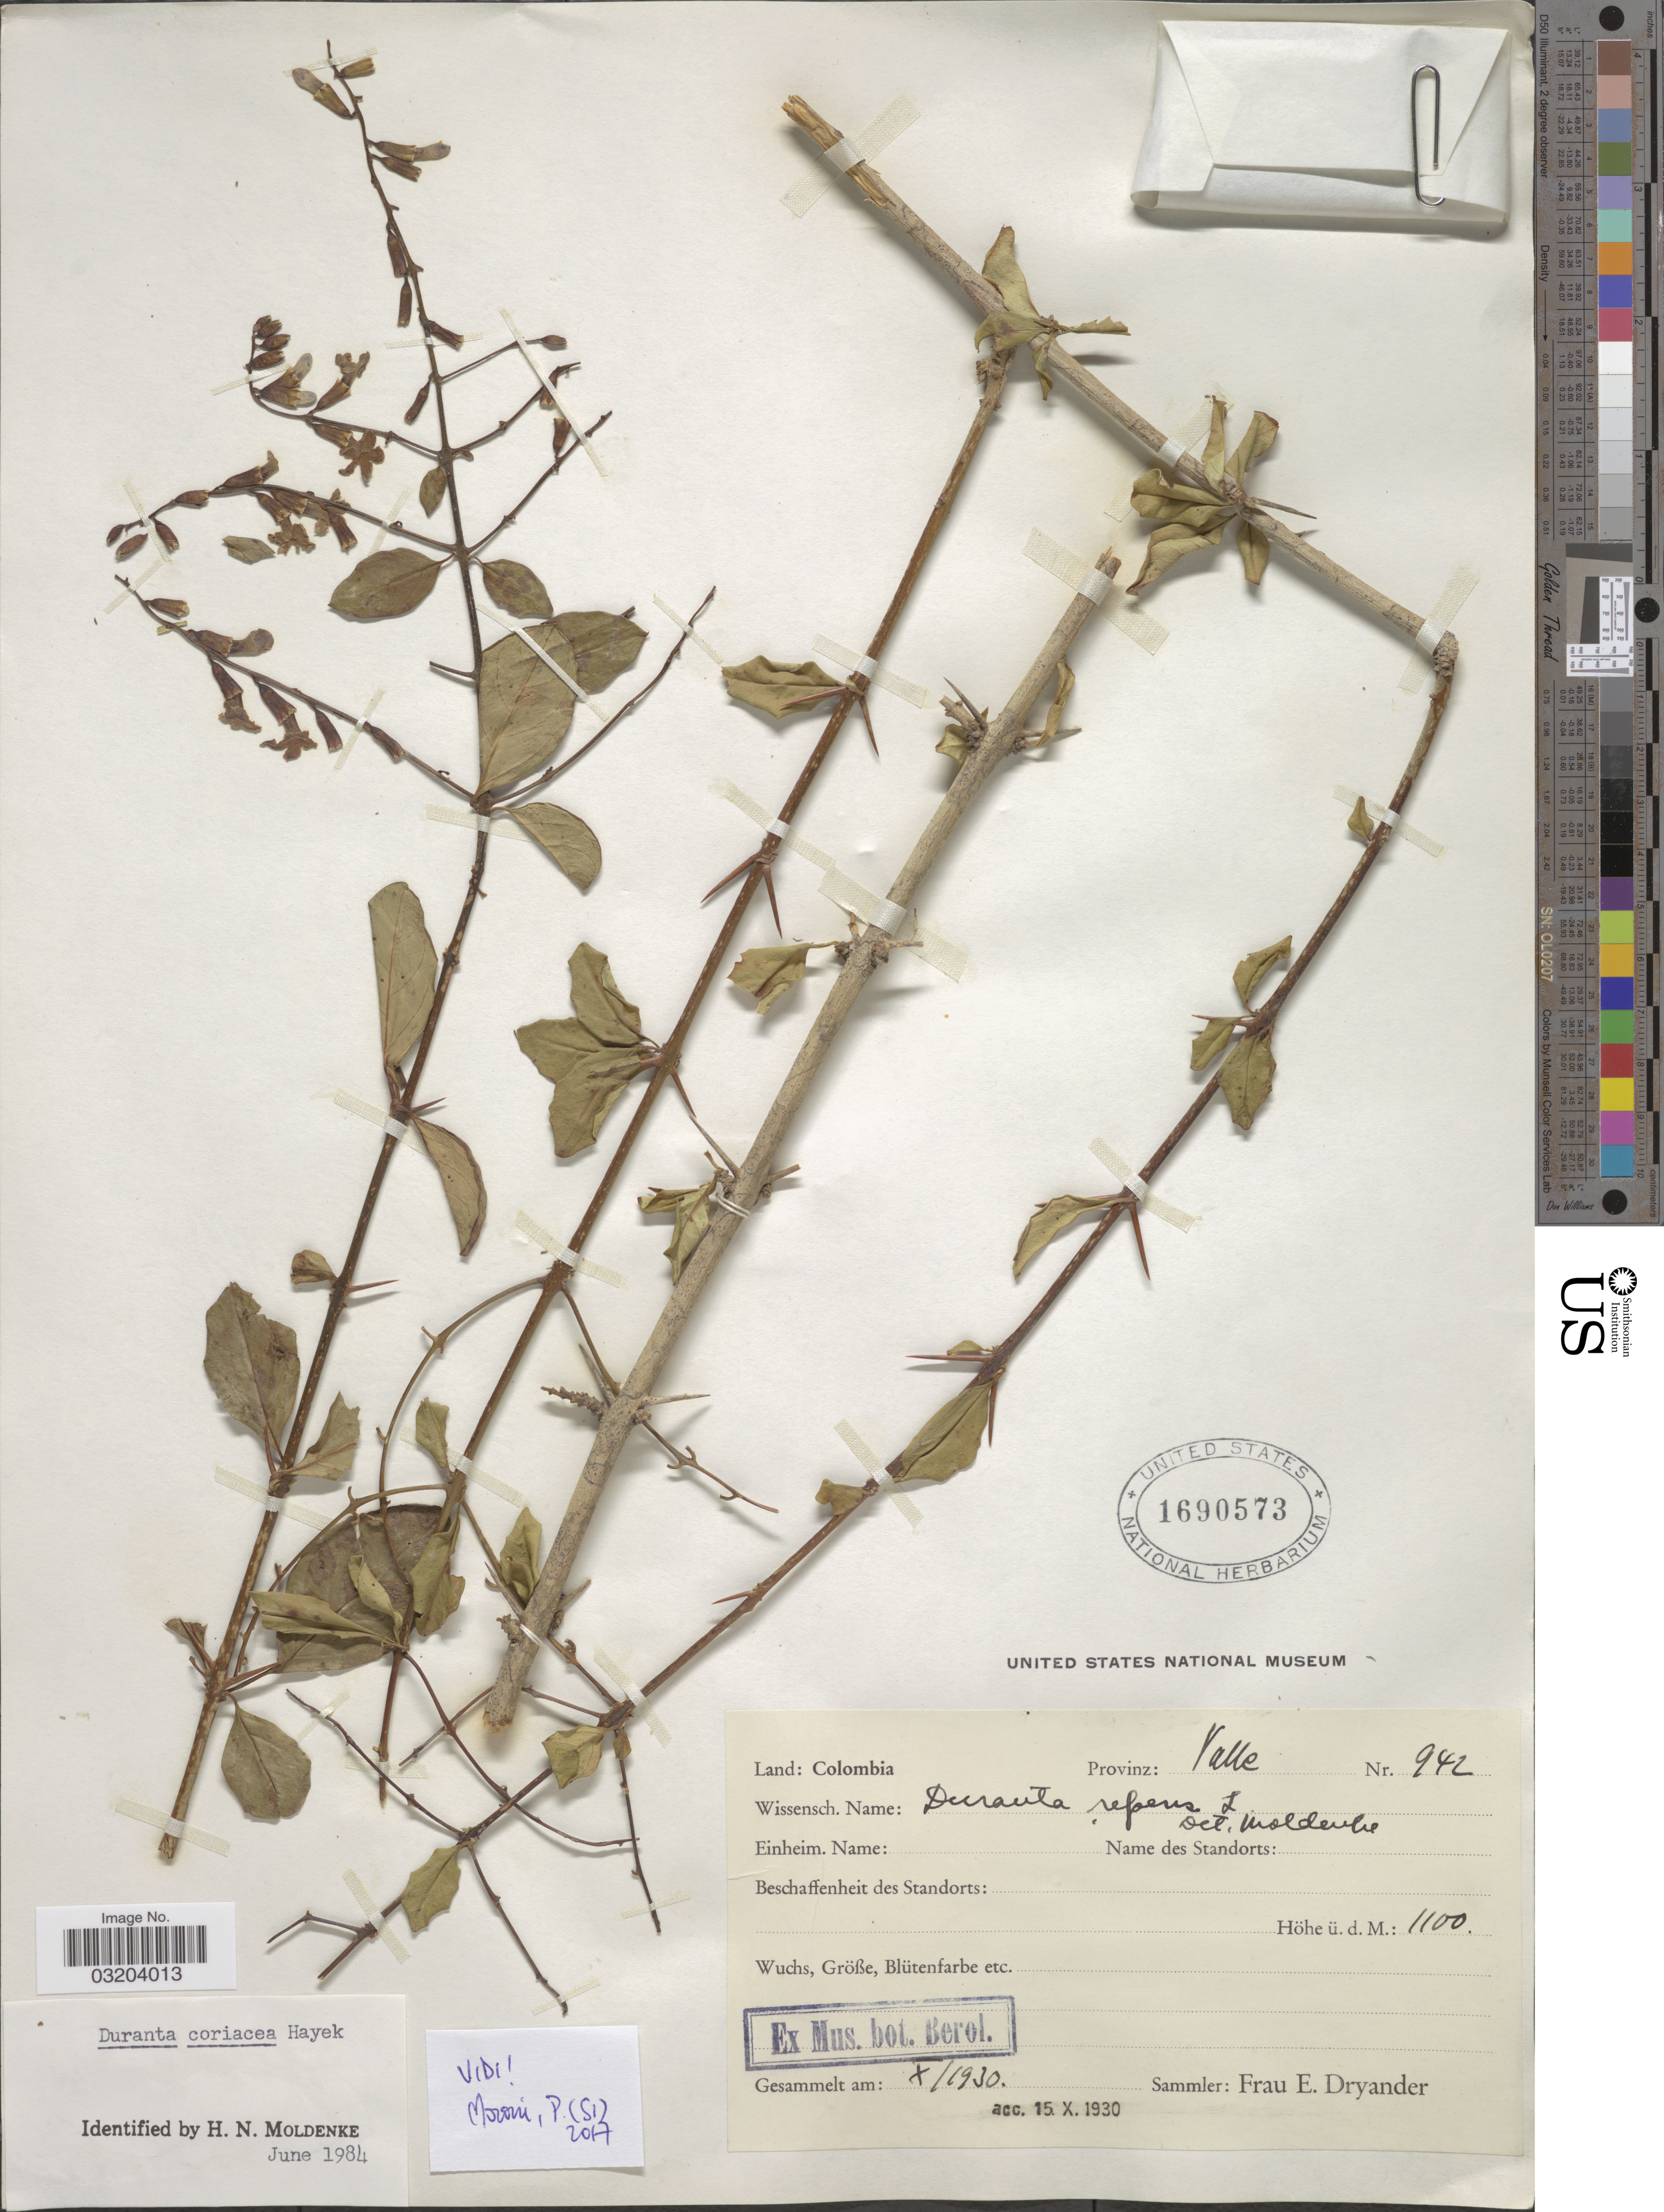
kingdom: Plantae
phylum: Tracheophyta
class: Magnoliopsida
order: Lamiales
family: Verbenaceae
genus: Duranta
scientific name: Duranta coriacea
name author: Hayek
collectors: F. Dryander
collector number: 942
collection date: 1930-10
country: Colombia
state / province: Valle del Cauca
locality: Provinz: Valle.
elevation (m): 1100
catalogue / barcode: US 1690573